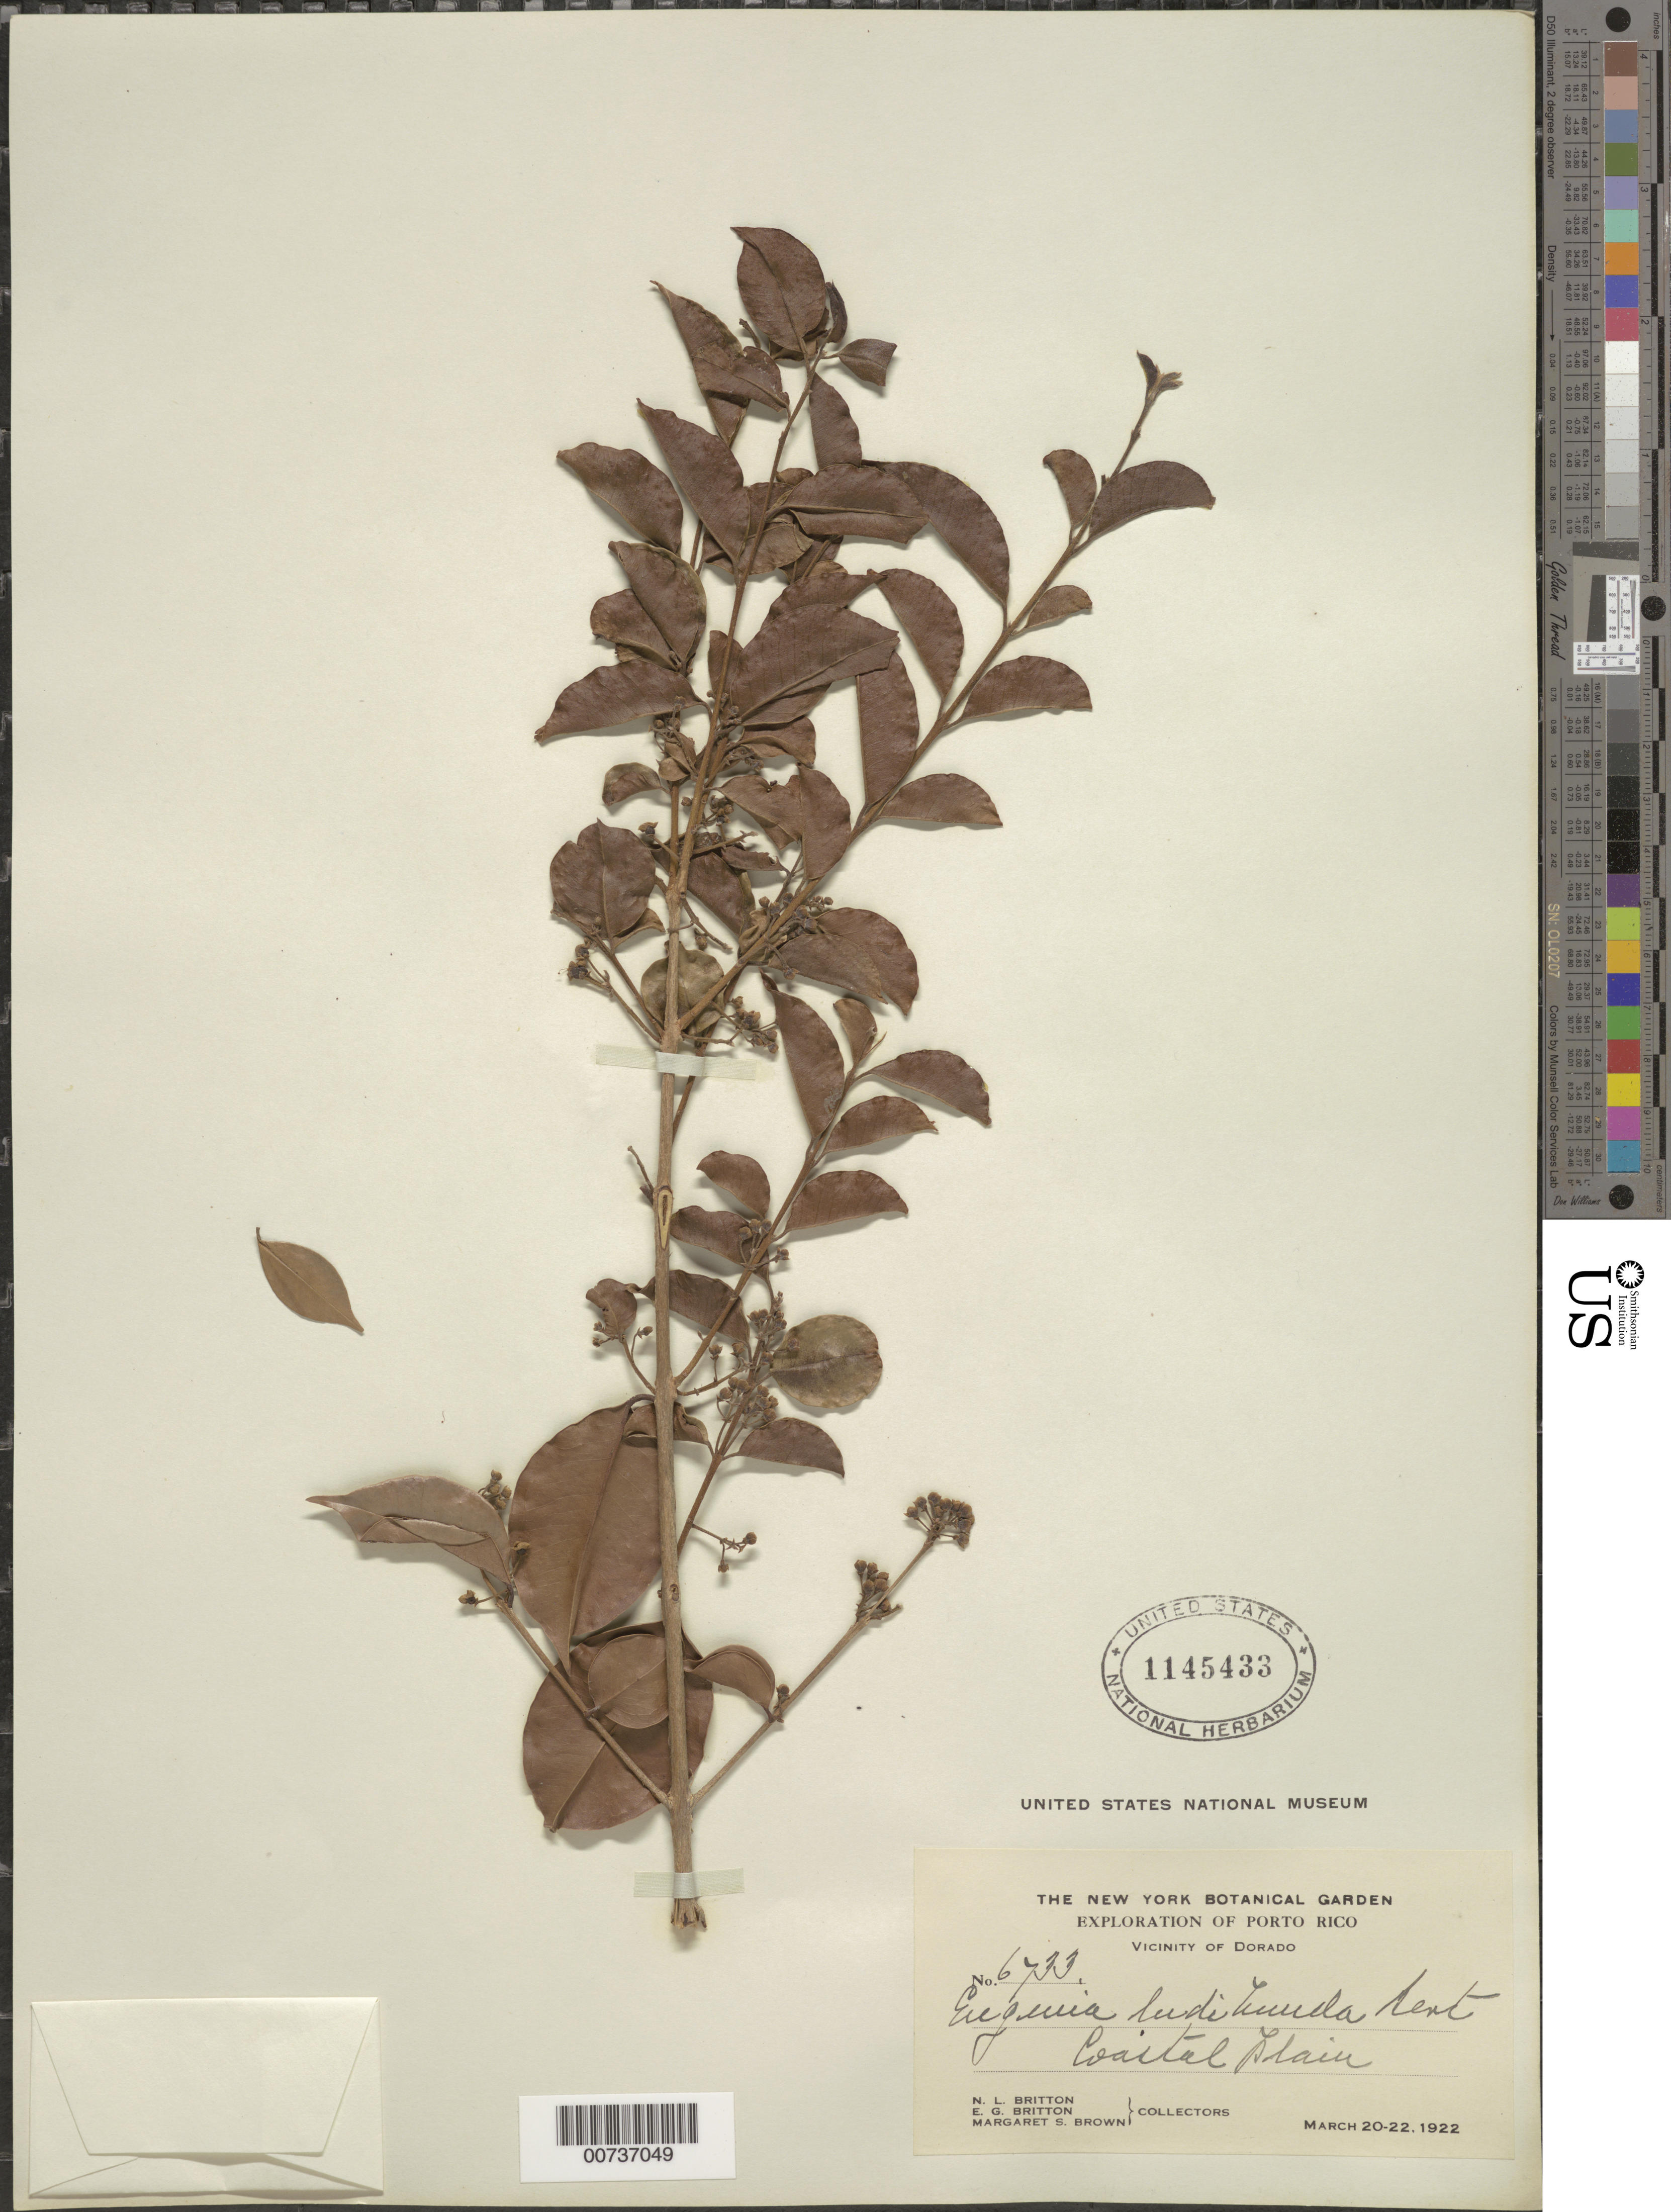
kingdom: Plantae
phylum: Tracheophyta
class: Magnoliopsida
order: Myrtales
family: Myrtaceae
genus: Eugenia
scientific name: Eugenia biflora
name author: (L.) DC.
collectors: N. Britton, E. G. Britton & M. S. Brown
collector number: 6733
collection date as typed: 20 Mar 1922 to 22 Mar 1922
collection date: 1922-03-20/1922-03-22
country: Puerto Rico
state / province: Dorado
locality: Vicinity of Dorado.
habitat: Coastal plain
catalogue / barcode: US 1145433